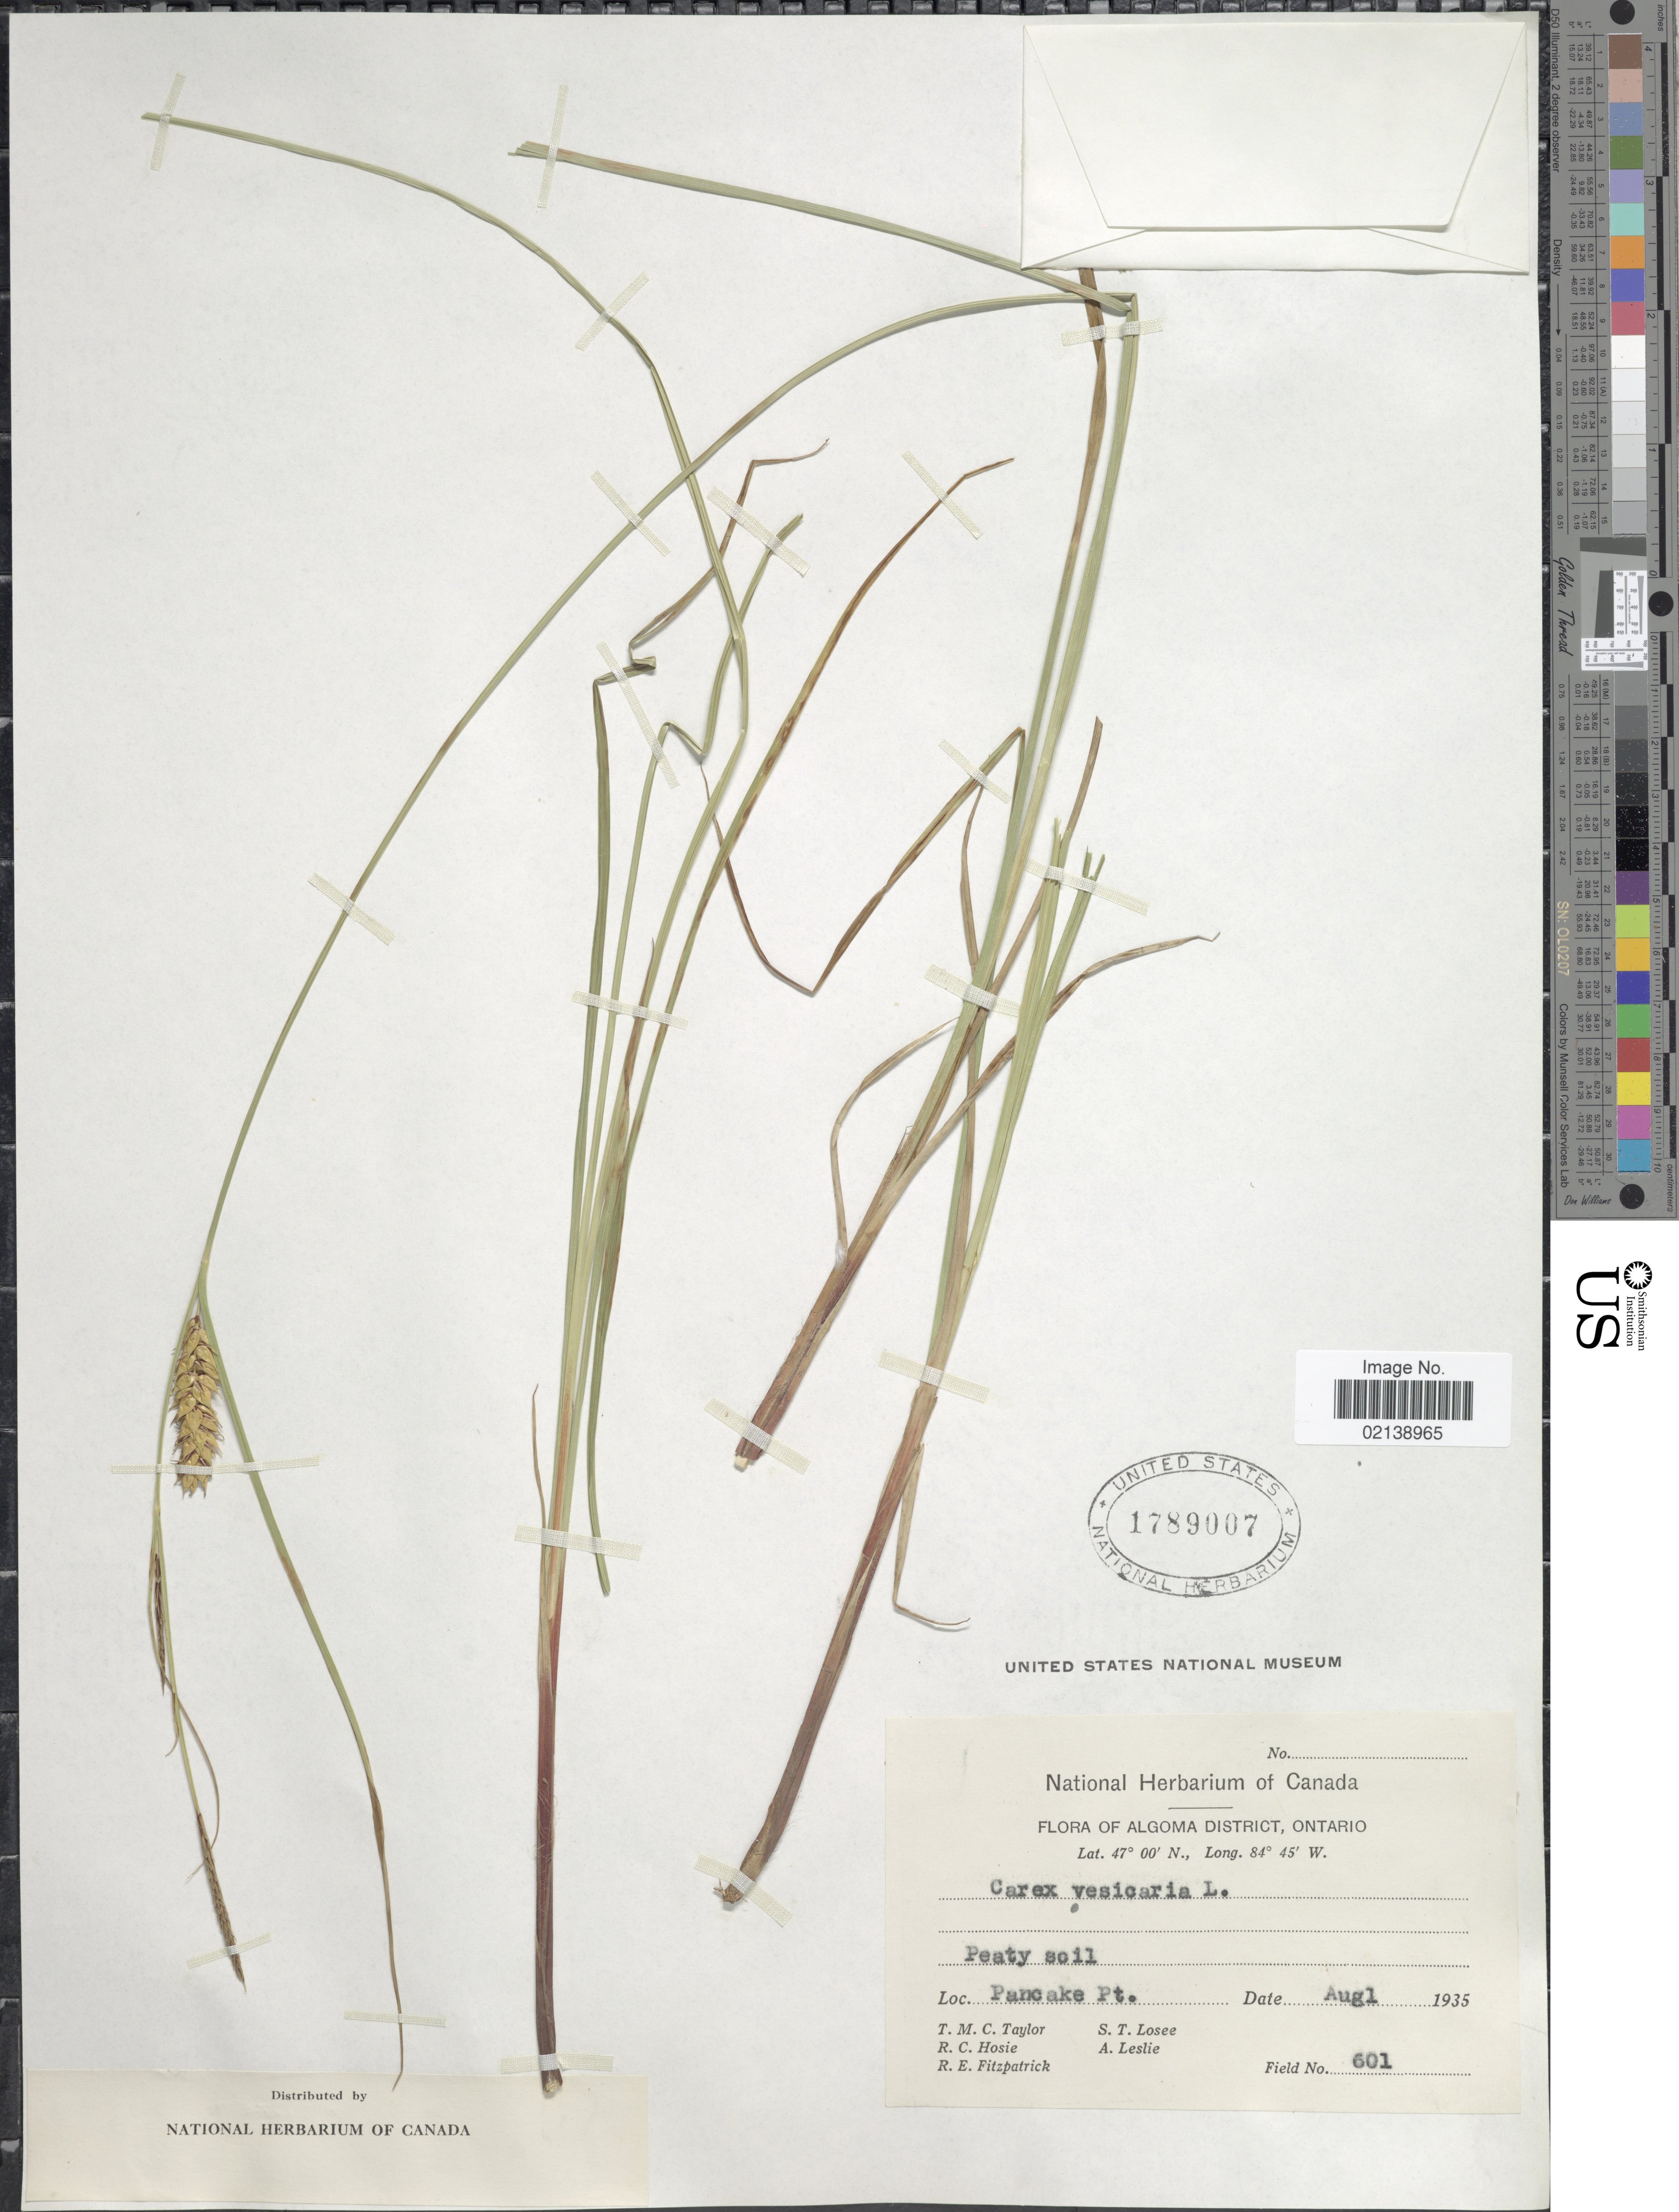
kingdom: Plantae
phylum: Tracheophyta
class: Liliopsida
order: Poales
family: Cyperaceae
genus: Carex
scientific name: Carex vesicaria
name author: L.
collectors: T. M. C. Taylor, R. Hosie, R. Fitzpatrick, S. Losee & A. Leslie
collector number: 601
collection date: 1935-08-01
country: Canada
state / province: Ontario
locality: Algoma District, Peaty soil, Pancake Pt.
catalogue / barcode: US 1789007